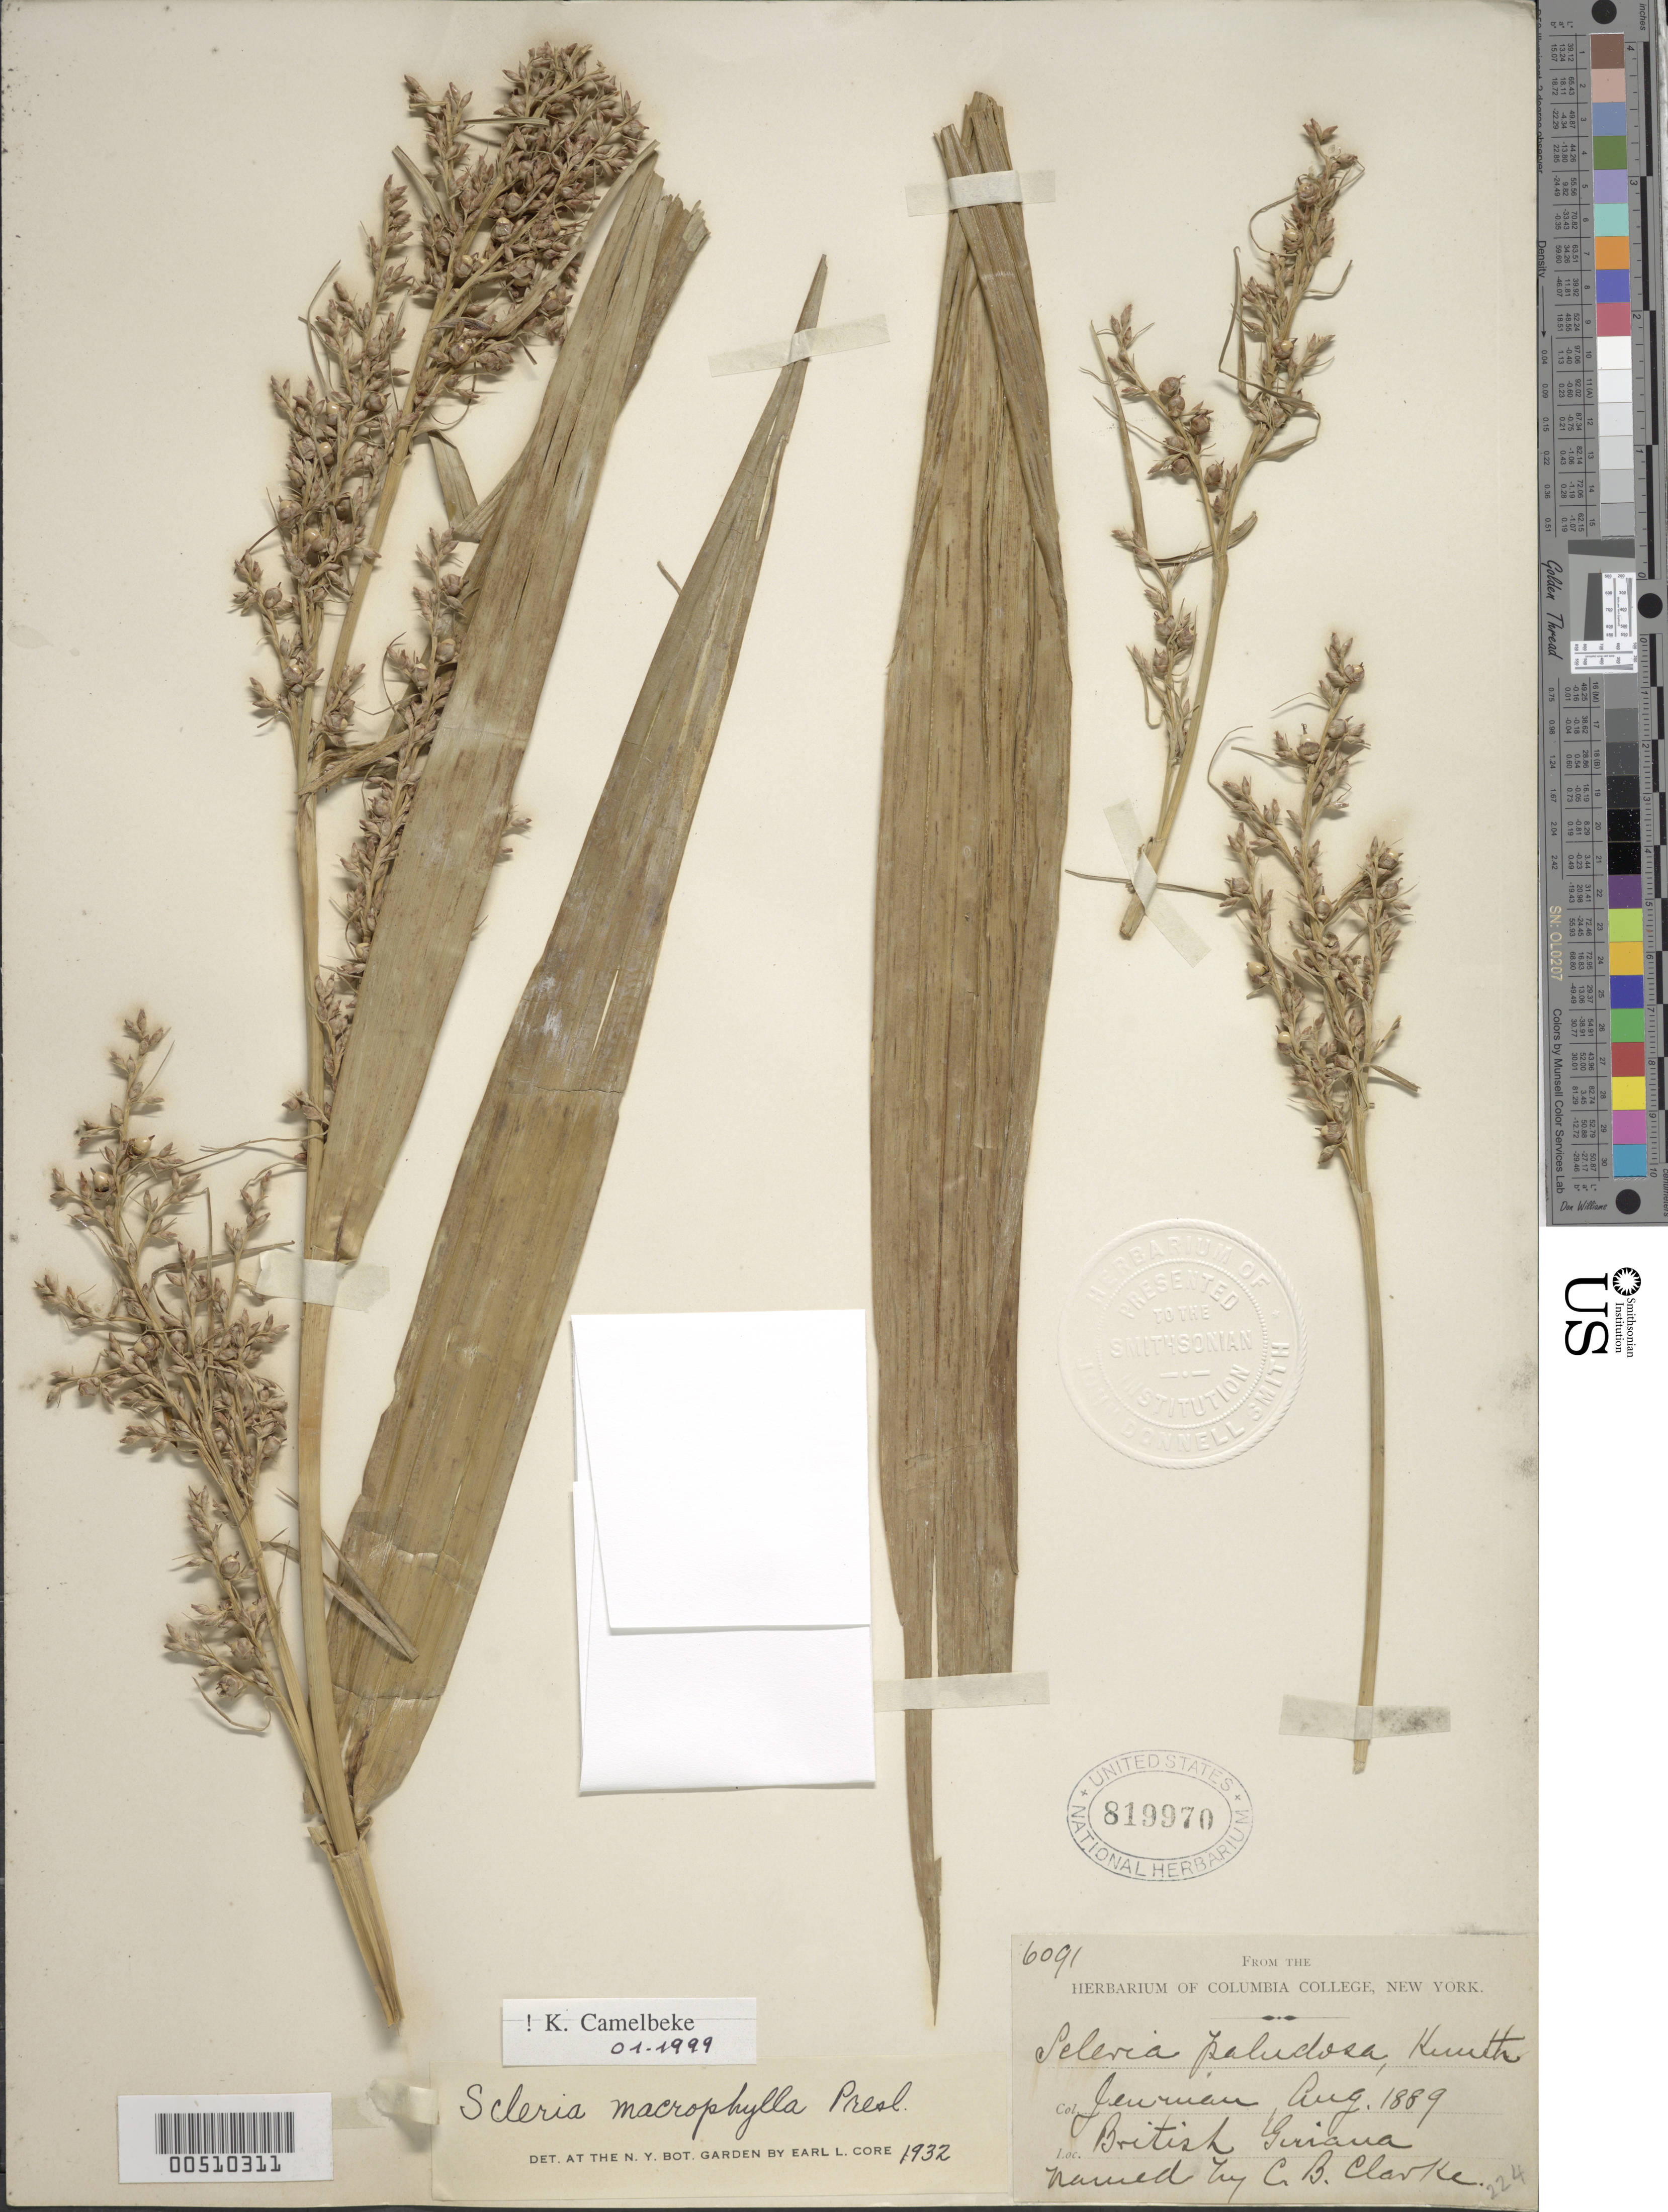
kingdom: Plantae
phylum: Tracheophyta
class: Liliopsida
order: Poales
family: Cyperaceae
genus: Scleria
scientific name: Scleria macrophylla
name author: J. Presl & C. Presl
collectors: G. S. Jenman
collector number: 6091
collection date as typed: Aug 1889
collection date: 1889-08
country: Guyana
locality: Mazaruni River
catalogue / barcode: US 819970